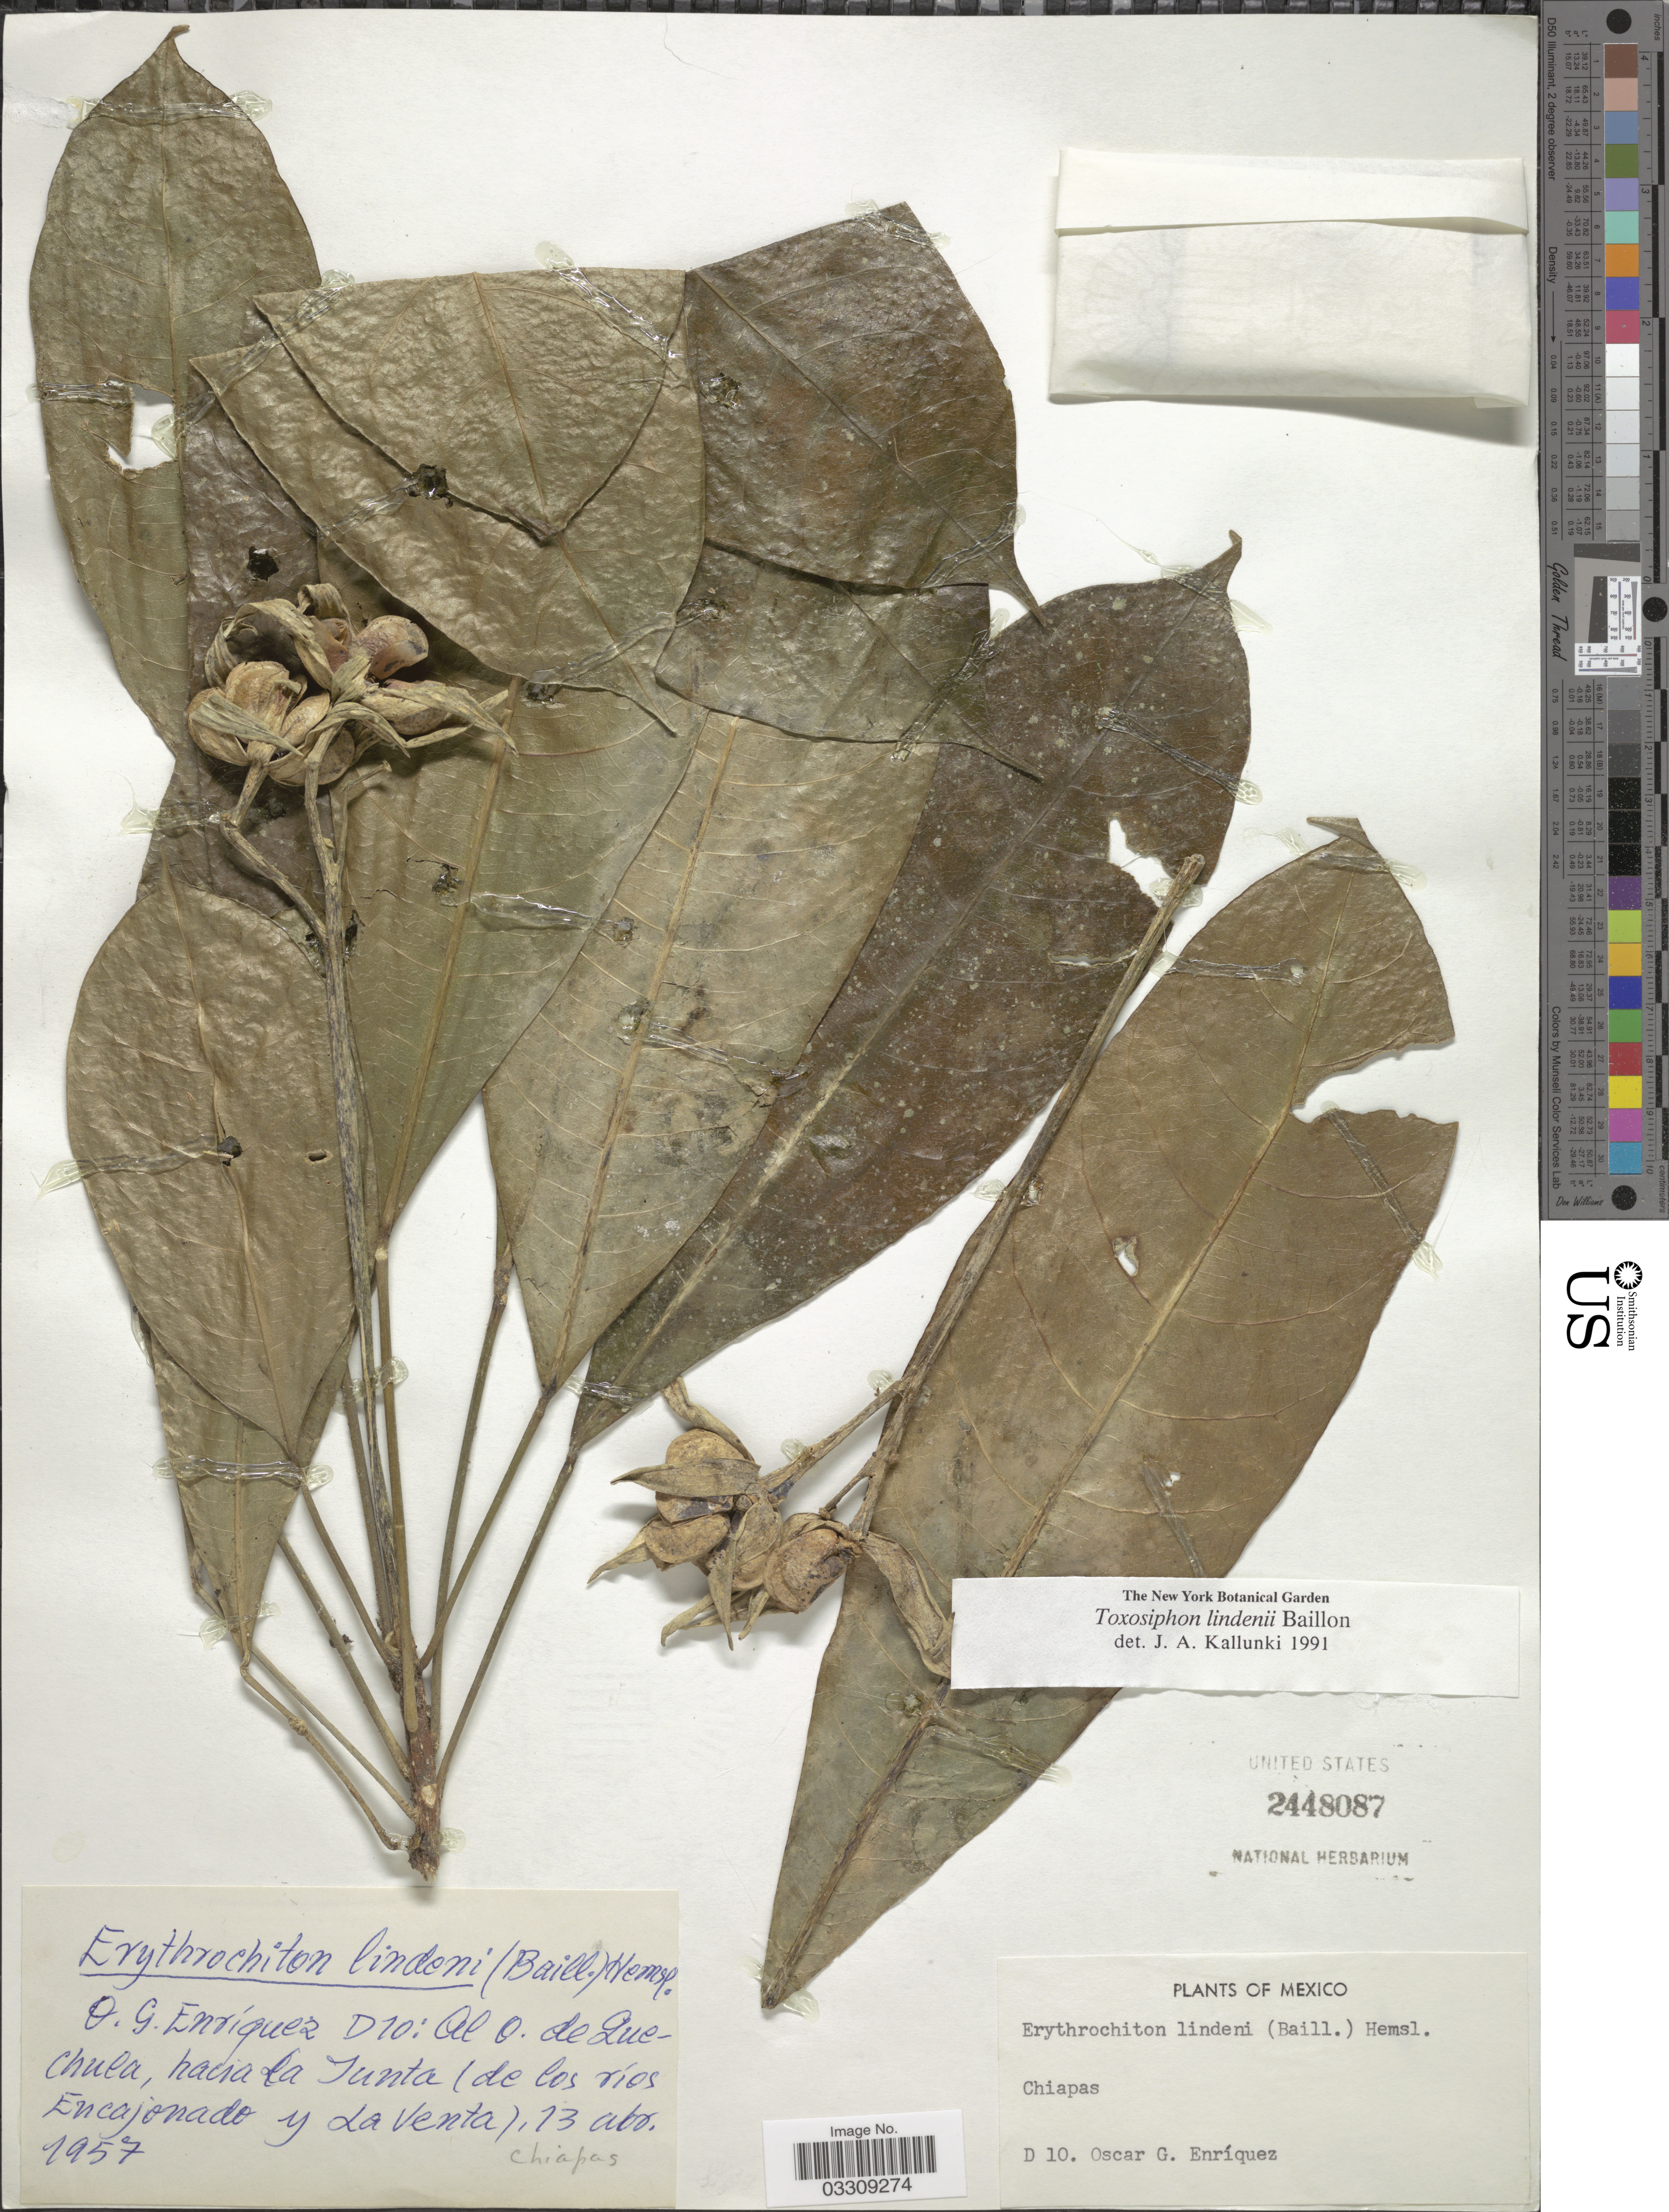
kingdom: Plantae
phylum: Tracheophyta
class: Magnoliopsida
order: Sapindales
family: Rutaceae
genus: Toxosiphon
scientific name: Toxosiphon lindenii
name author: (Planch.) Baill.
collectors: O. Enriquez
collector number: D10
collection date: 1957-04-13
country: Mexico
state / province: Chiapas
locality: Al O. de Quechula, hacia La Junta (de los ríos Encajonado y La Venta).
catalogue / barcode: US 2448087